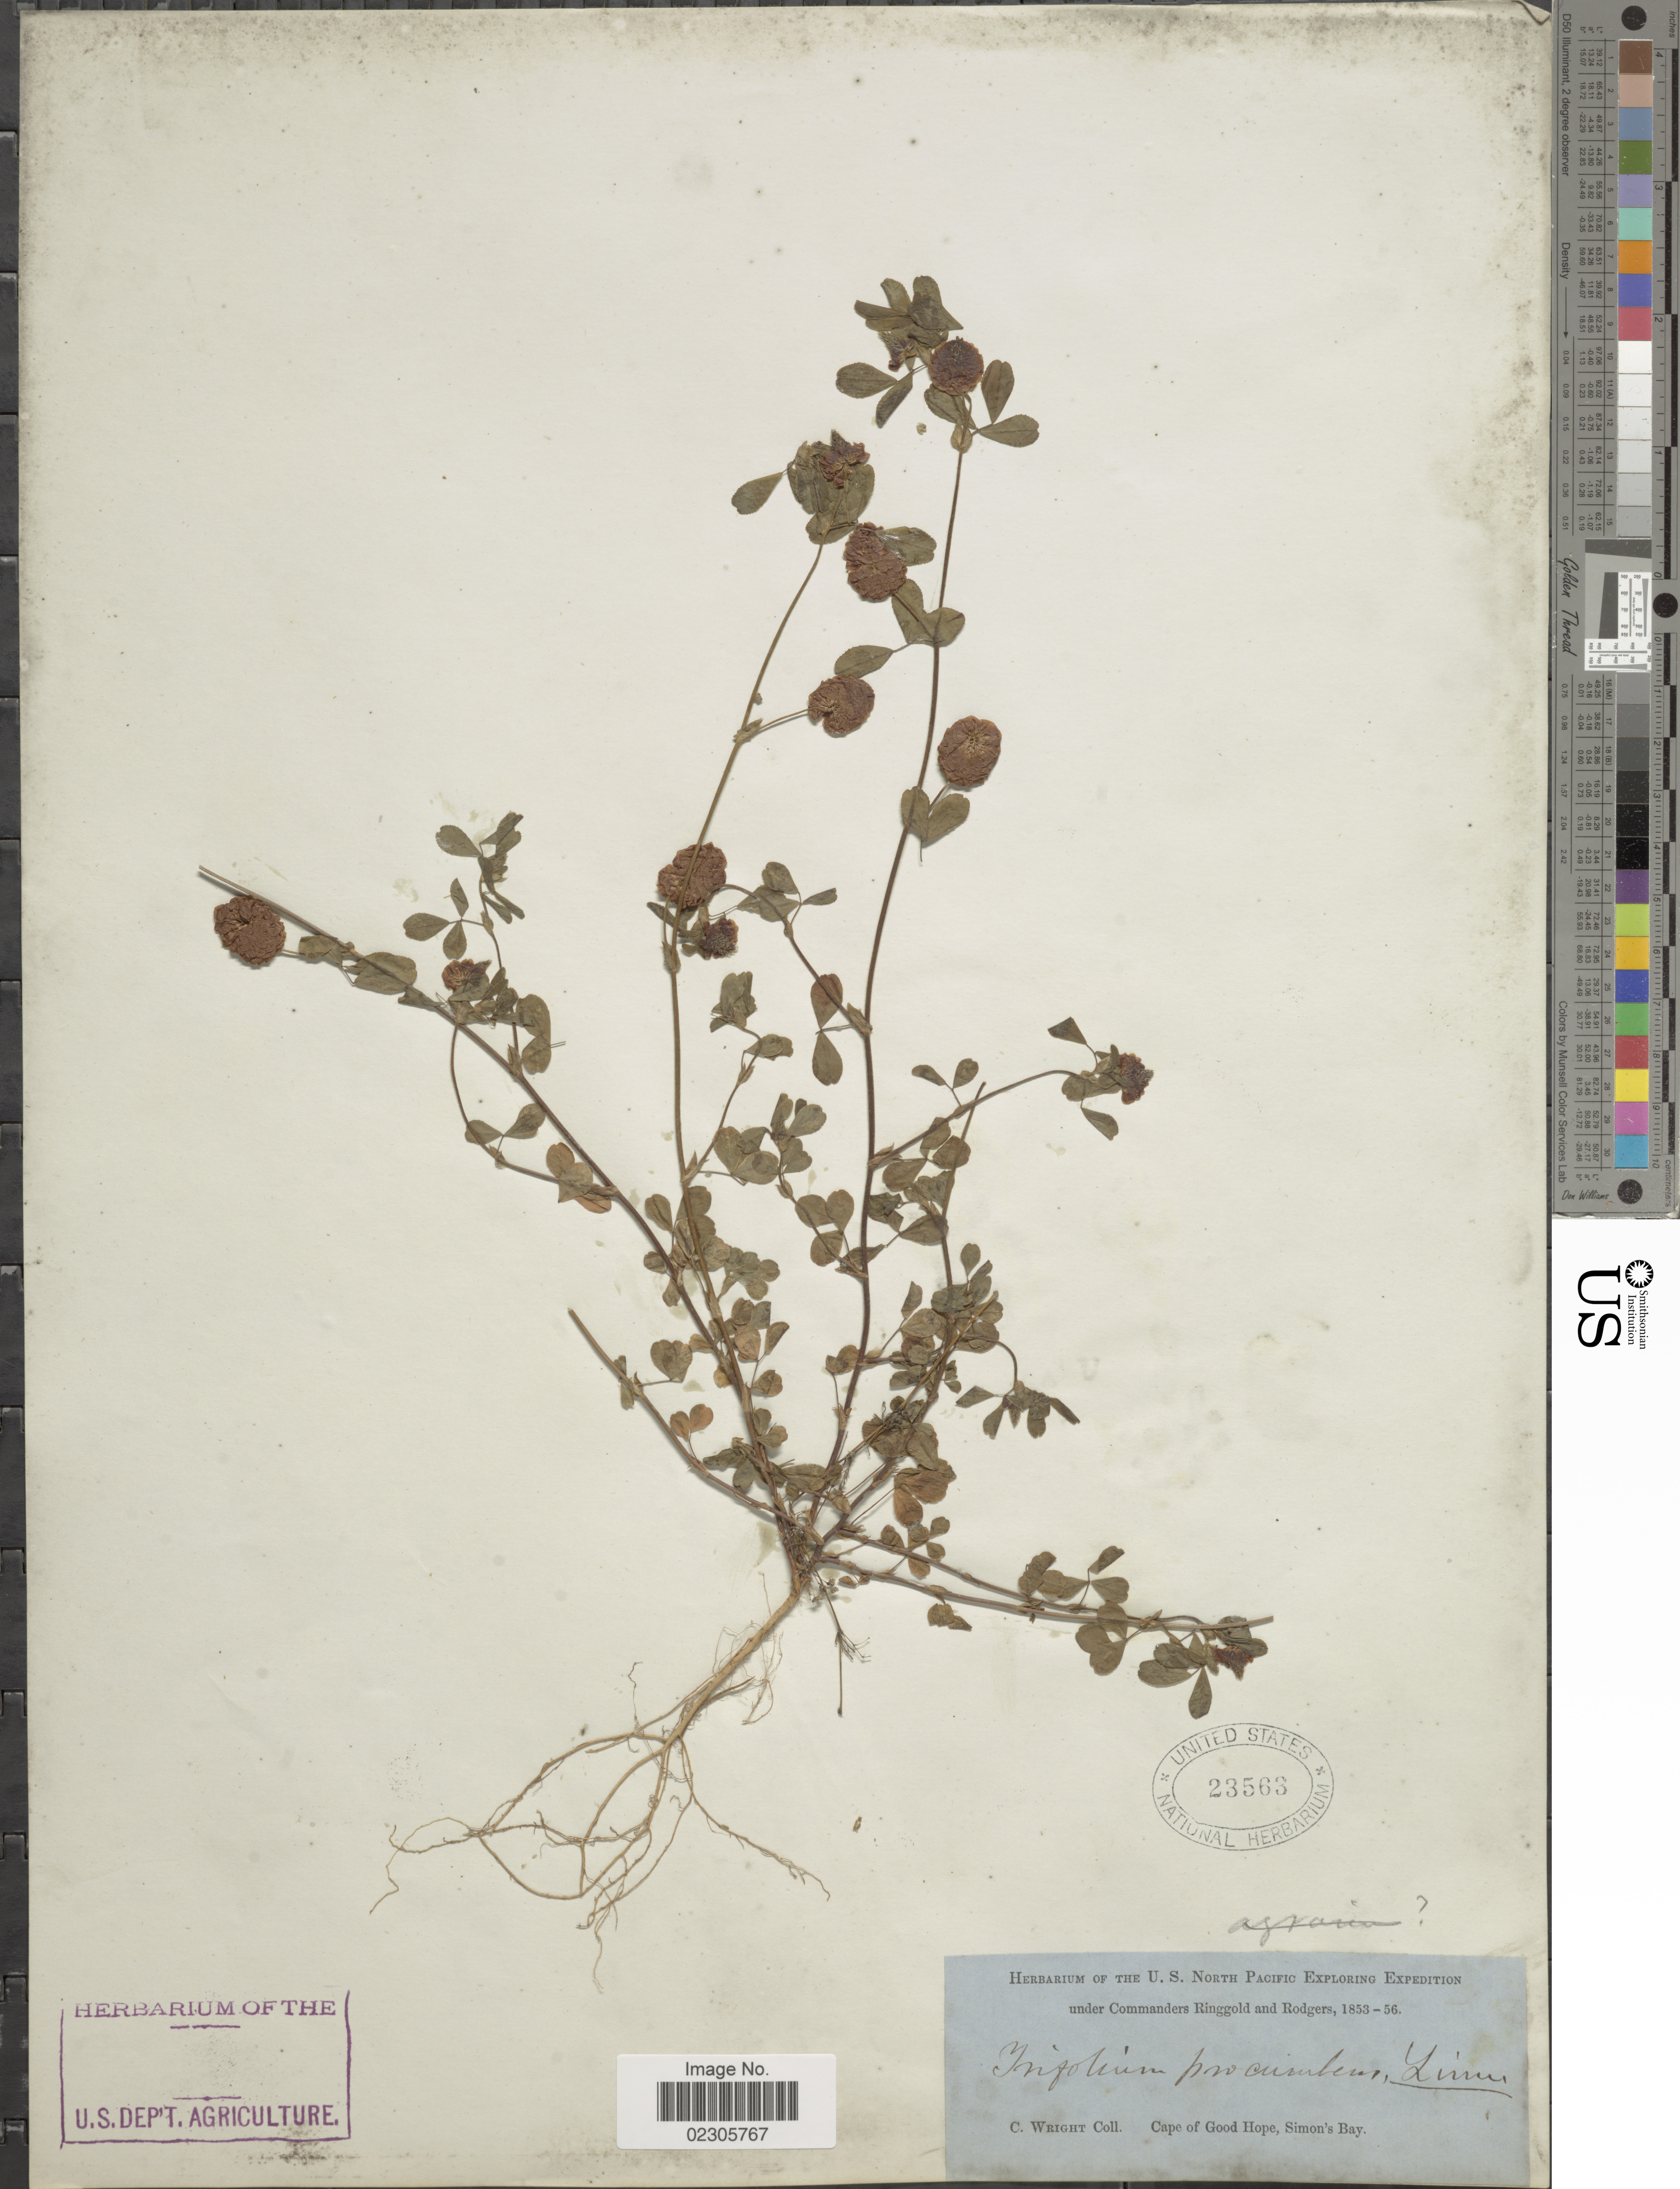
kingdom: Plantae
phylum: Tracheophyta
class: Magnoliopsida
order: Fabales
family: Fabaceae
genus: Trifolium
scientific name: Trifolium procumbens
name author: L.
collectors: C. Wright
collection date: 1853/1856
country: South Africa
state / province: Western Cape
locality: Cape of Good Hope, Simon's Bay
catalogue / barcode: US 23563